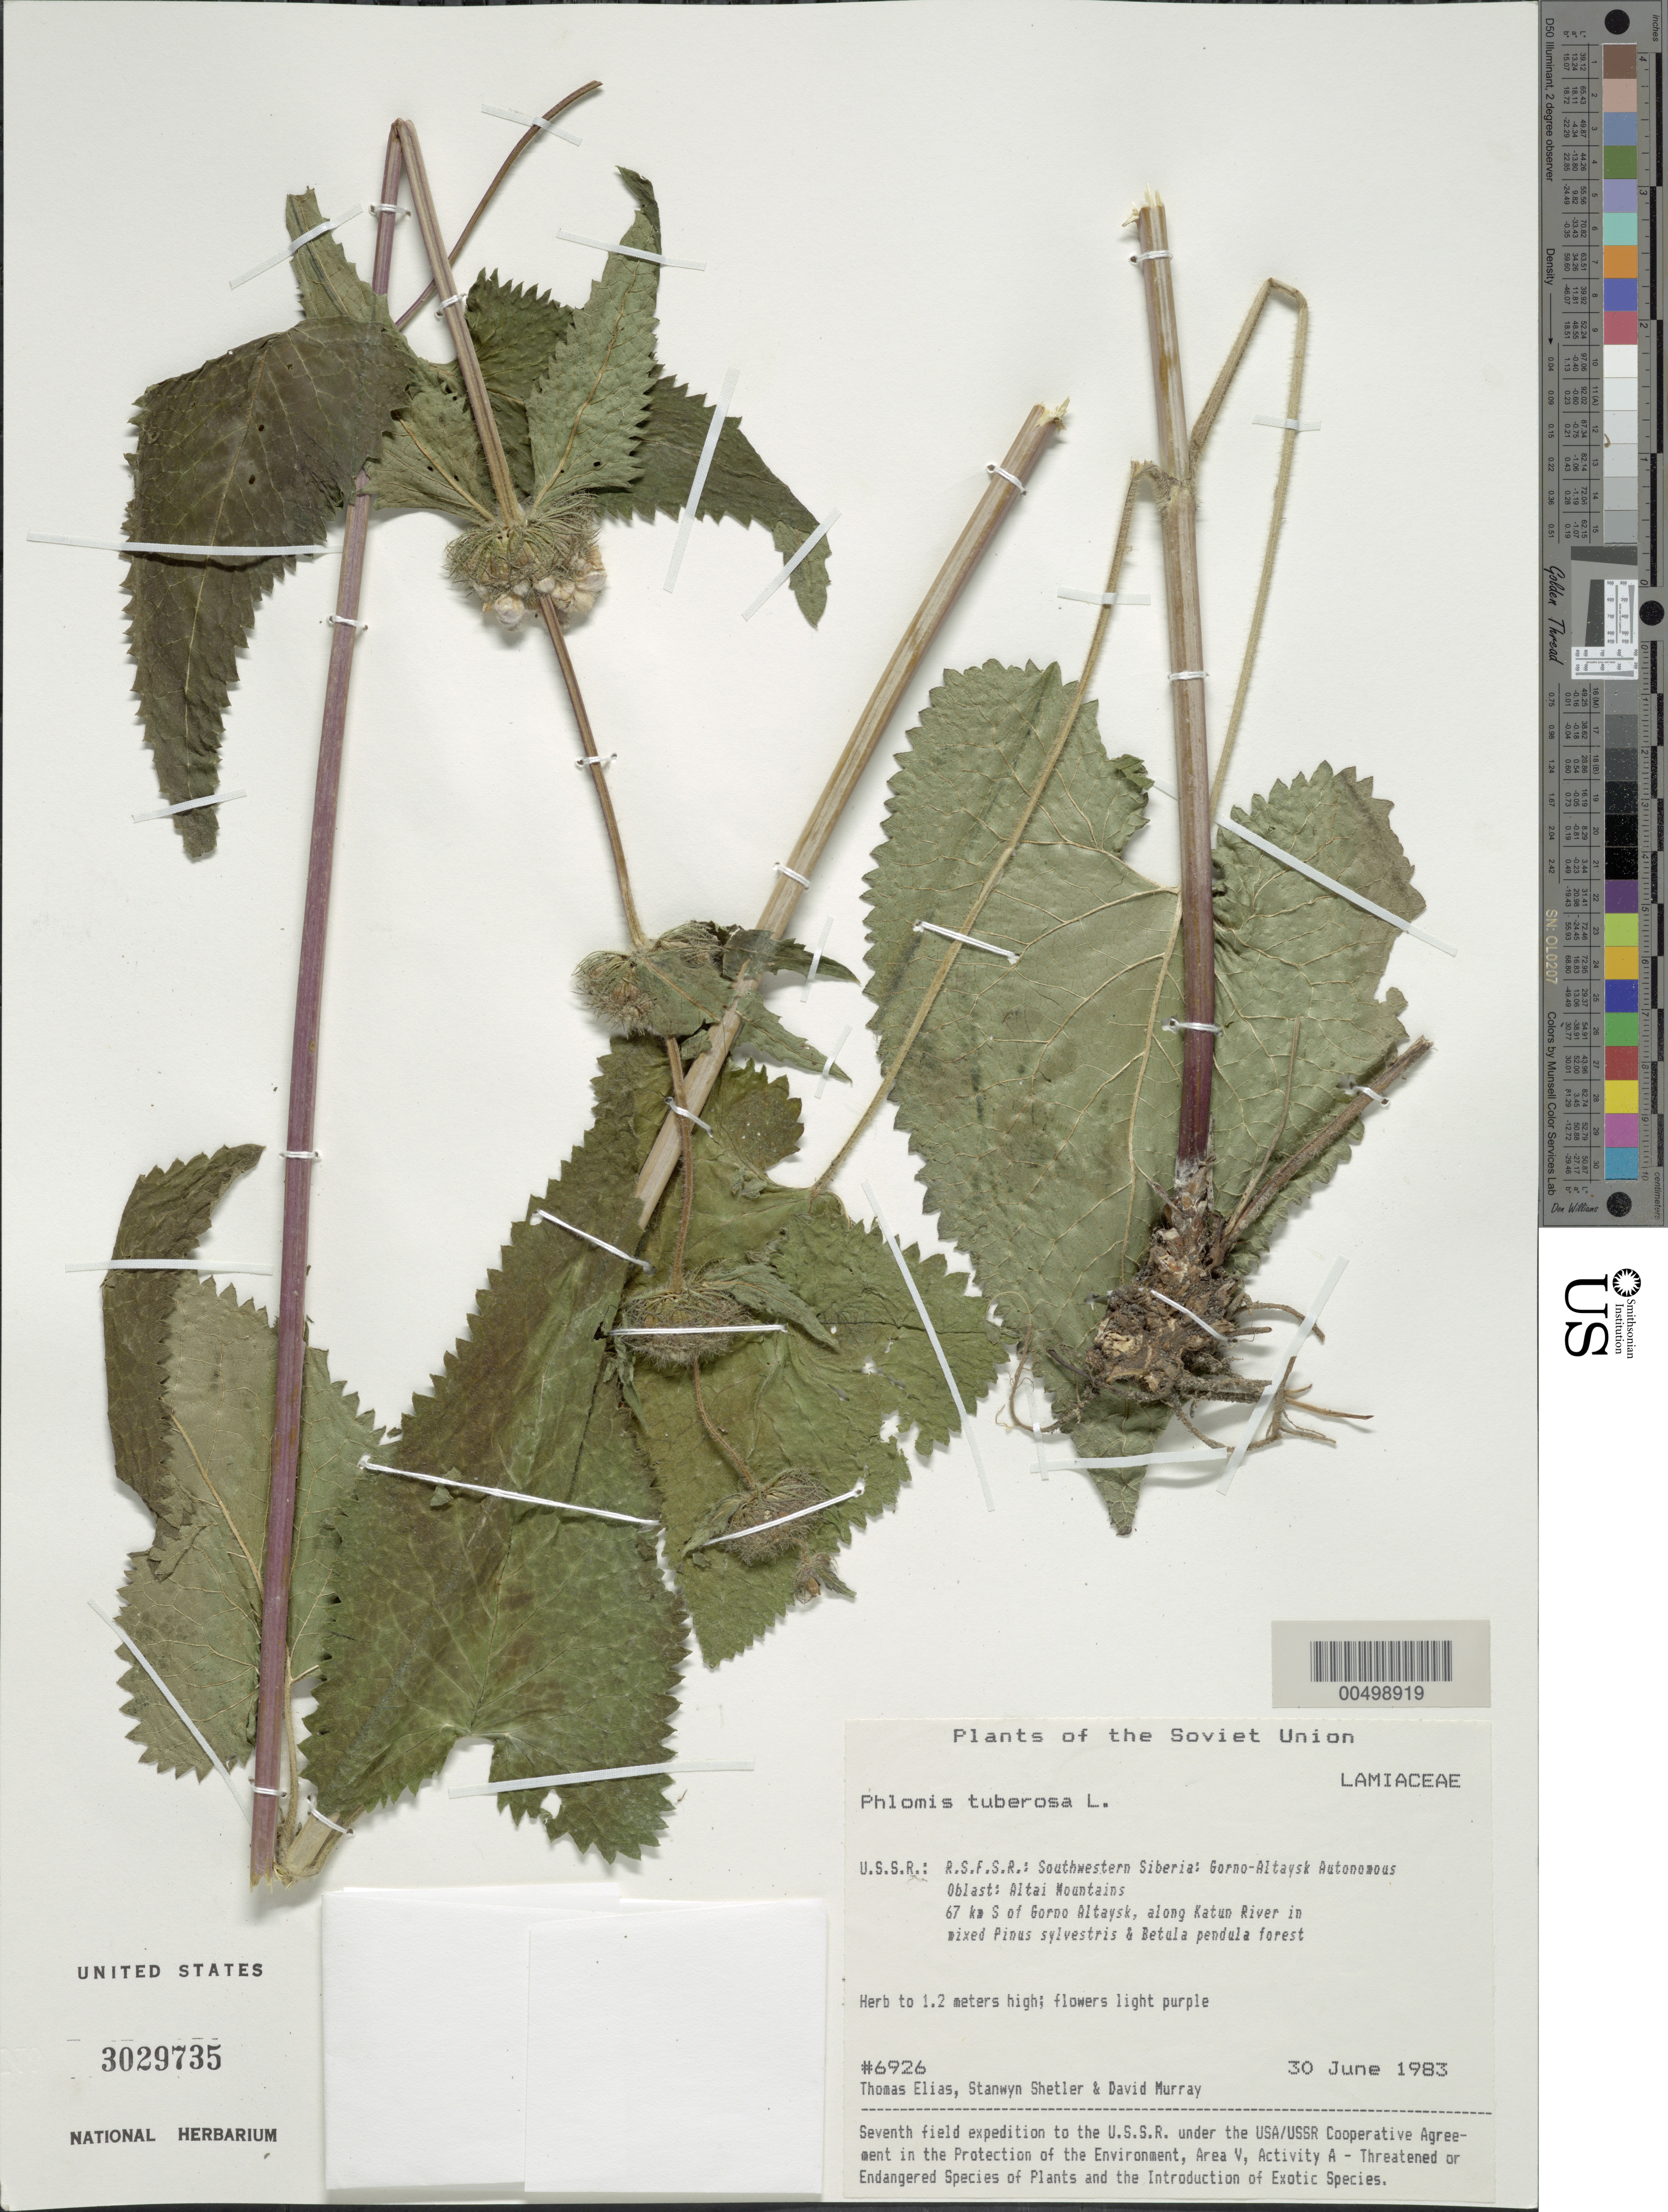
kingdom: Plantae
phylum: Tracheophyta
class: Magnoliopsida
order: Lamiales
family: Lamiaceae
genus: Phlomis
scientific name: Phlomis tuberosa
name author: L.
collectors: T. Elias, S. Shetler & D. F. Murray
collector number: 6926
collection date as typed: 30 Jun 1983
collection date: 1983-06-30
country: Russian Federation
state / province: Altai Republic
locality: Altai Mountains, 67 km S of Gorno-Altaysk, along Katun River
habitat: in mixed Pinus sylvestris and Betula pendula forest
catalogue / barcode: US 3029735